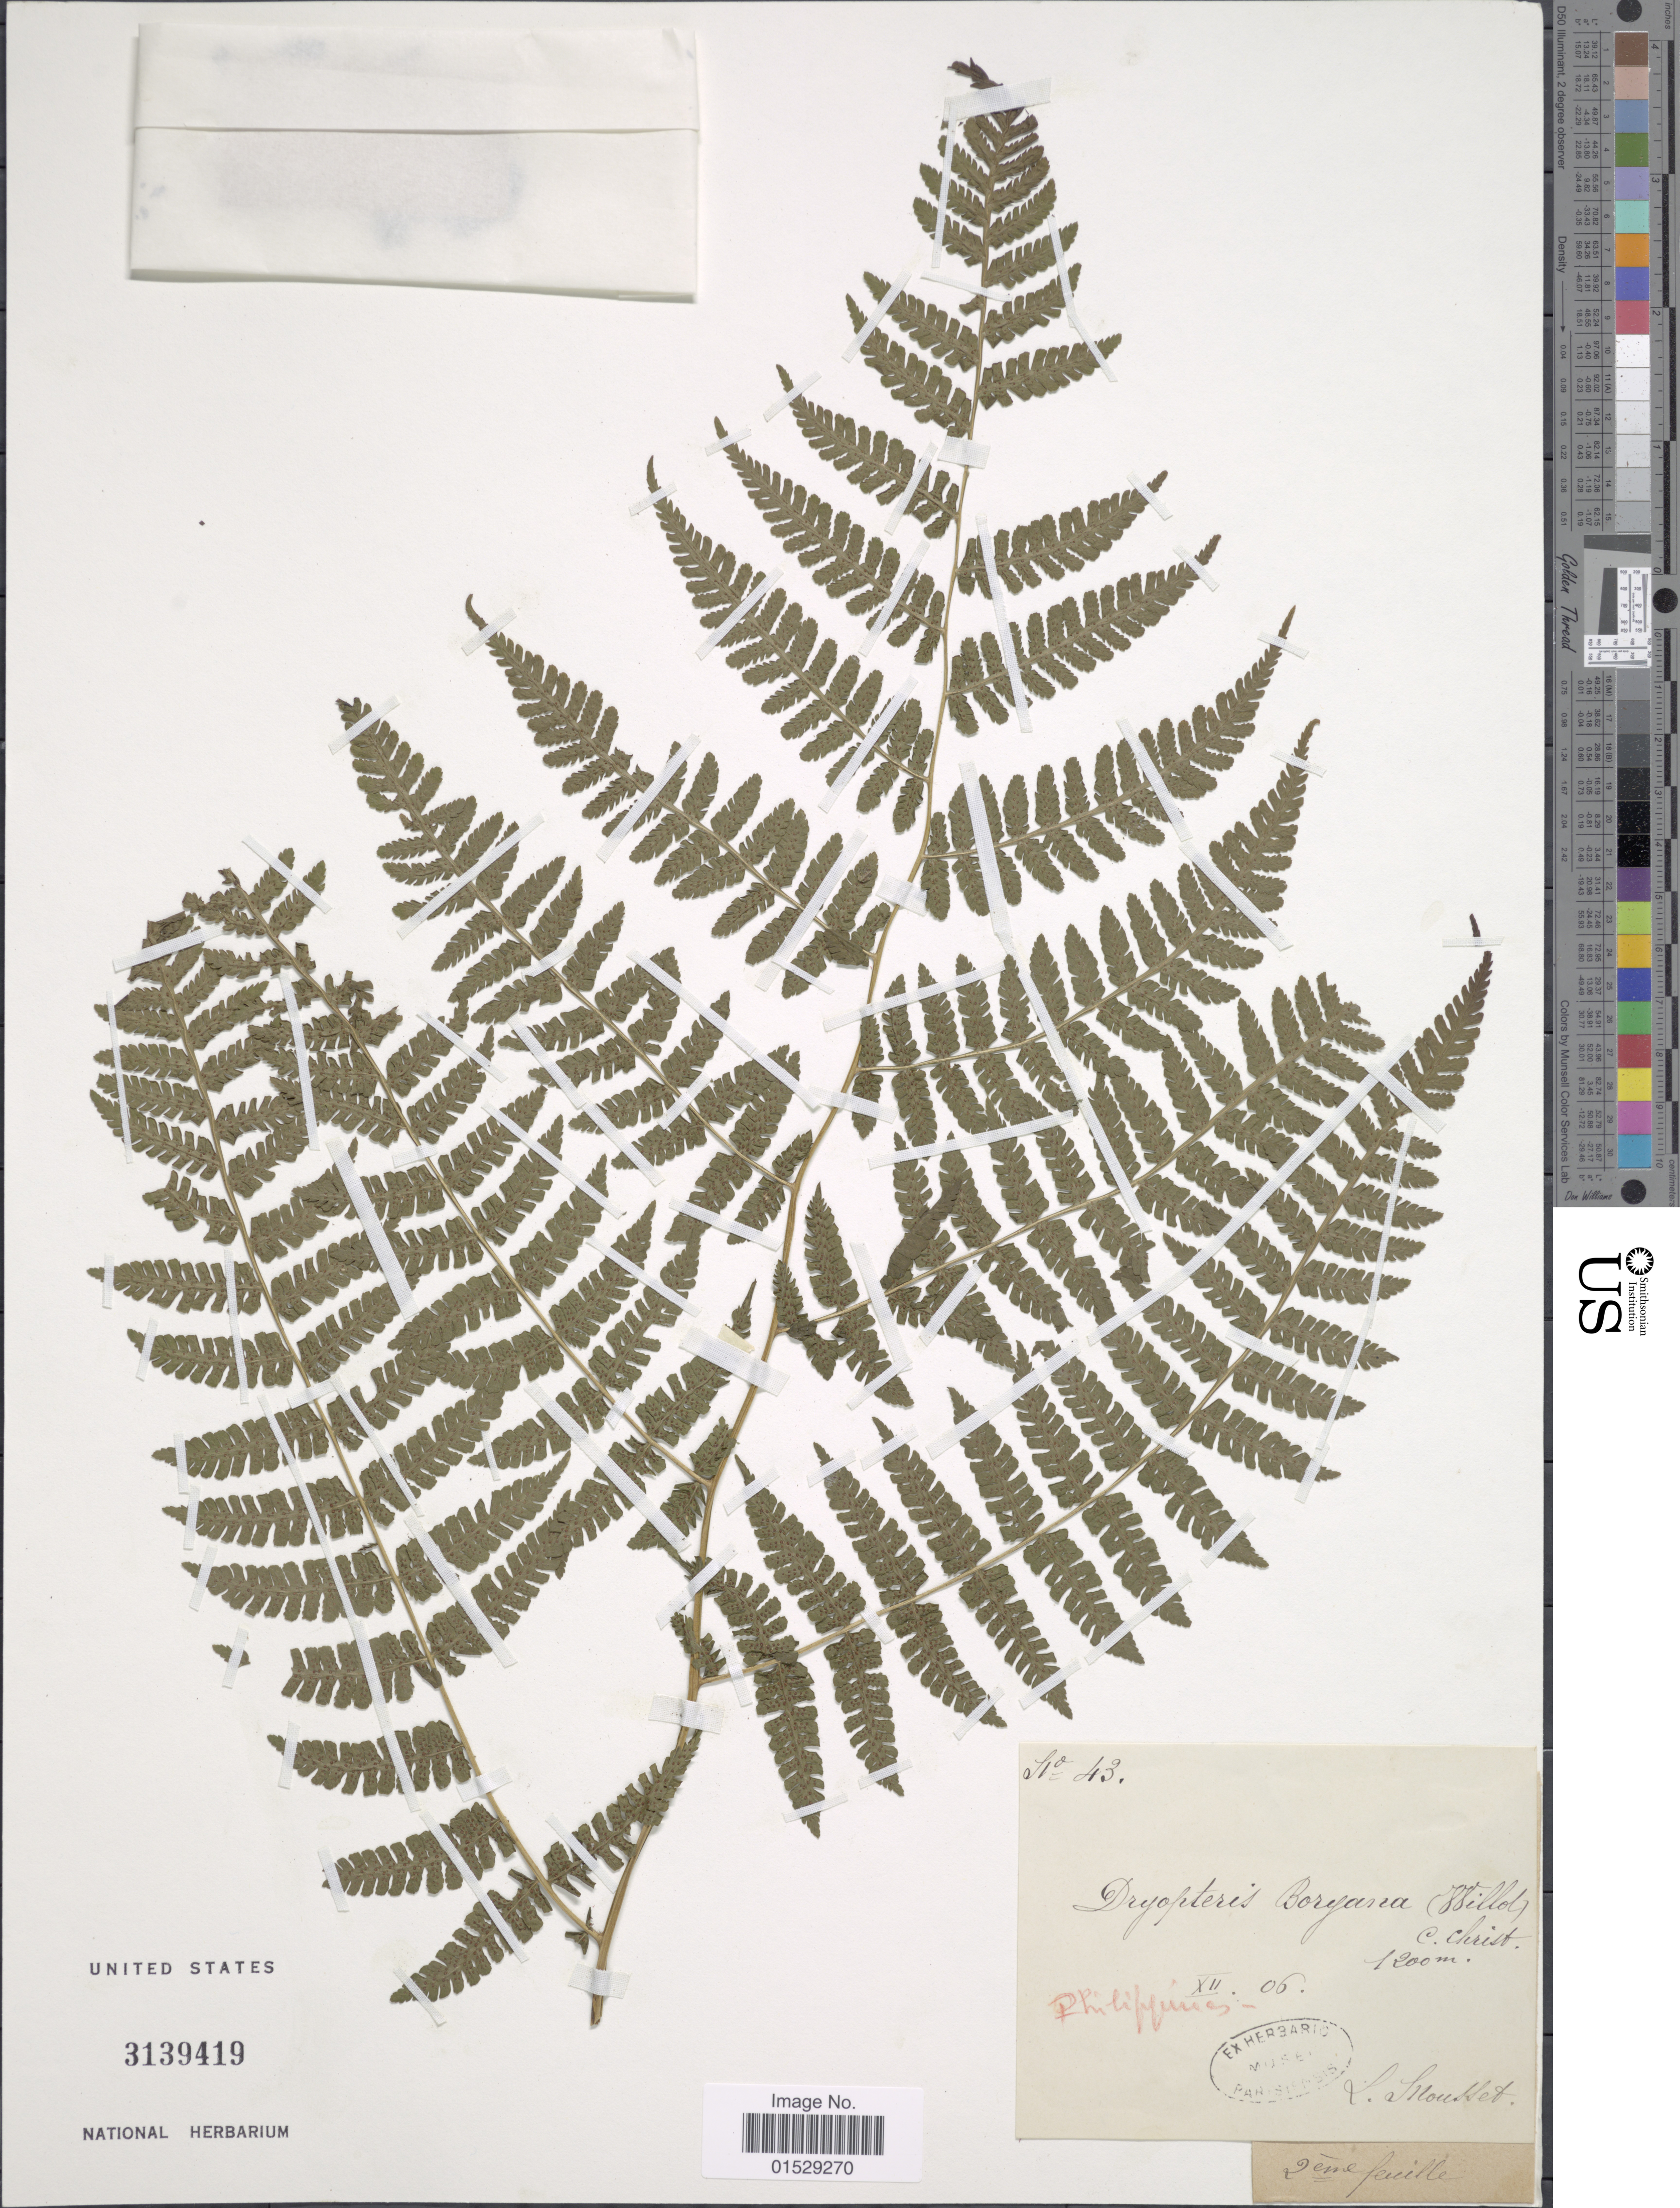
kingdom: Plantae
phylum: Tracheophyta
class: Polypodiopsida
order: Polypodiales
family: Athyriaceae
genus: Deparia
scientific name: Deparia boryana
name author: (Willd.) M. Kato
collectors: Mousset, --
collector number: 43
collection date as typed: Transcribed d/m/y: /12/6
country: Philippines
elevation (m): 1200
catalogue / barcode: US 3139419